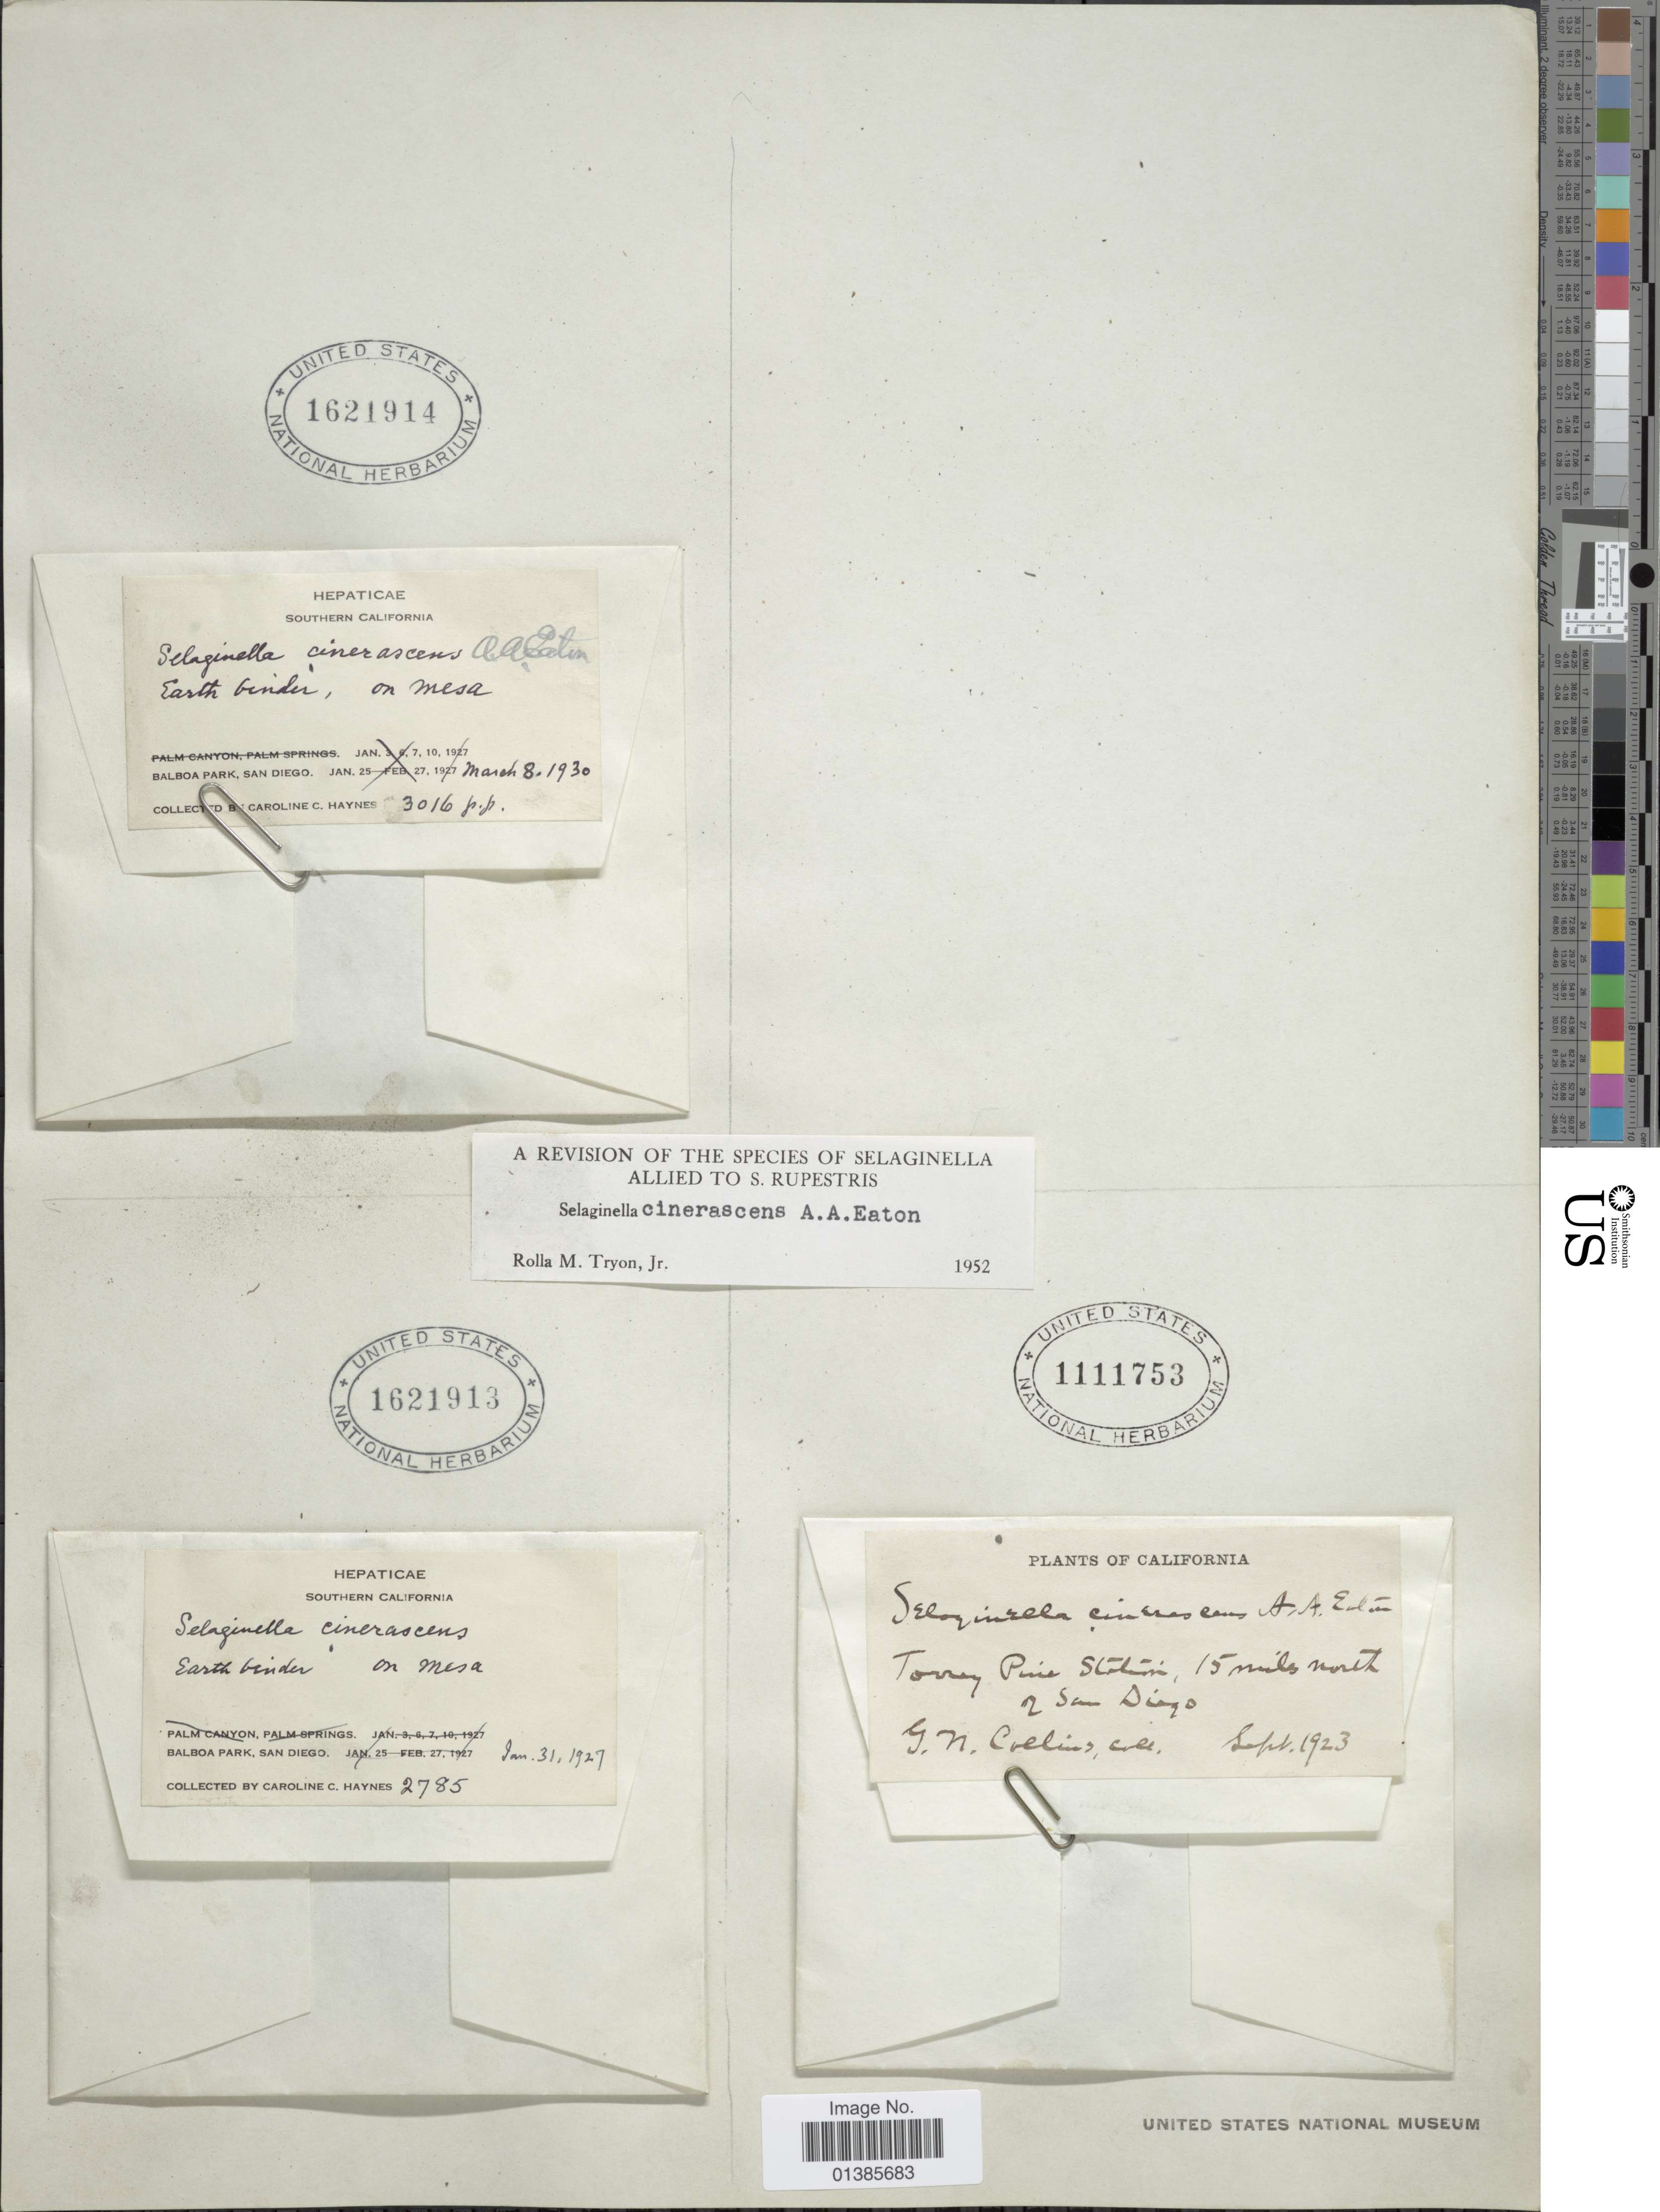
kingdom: Plantae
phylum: Tracheophyta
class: Lycopodiopsida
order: Selaginellales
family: Selaginellaceae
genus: Selaginella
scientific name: Selaginella cinerascens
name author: A.A. Eaton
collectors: C. Haynes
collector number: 3016 p.p.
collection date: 1930-03-08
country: United States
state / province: California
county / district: San Diego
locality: Southern California. Balboa Park, San Diego.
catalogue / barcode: US 1621914-3